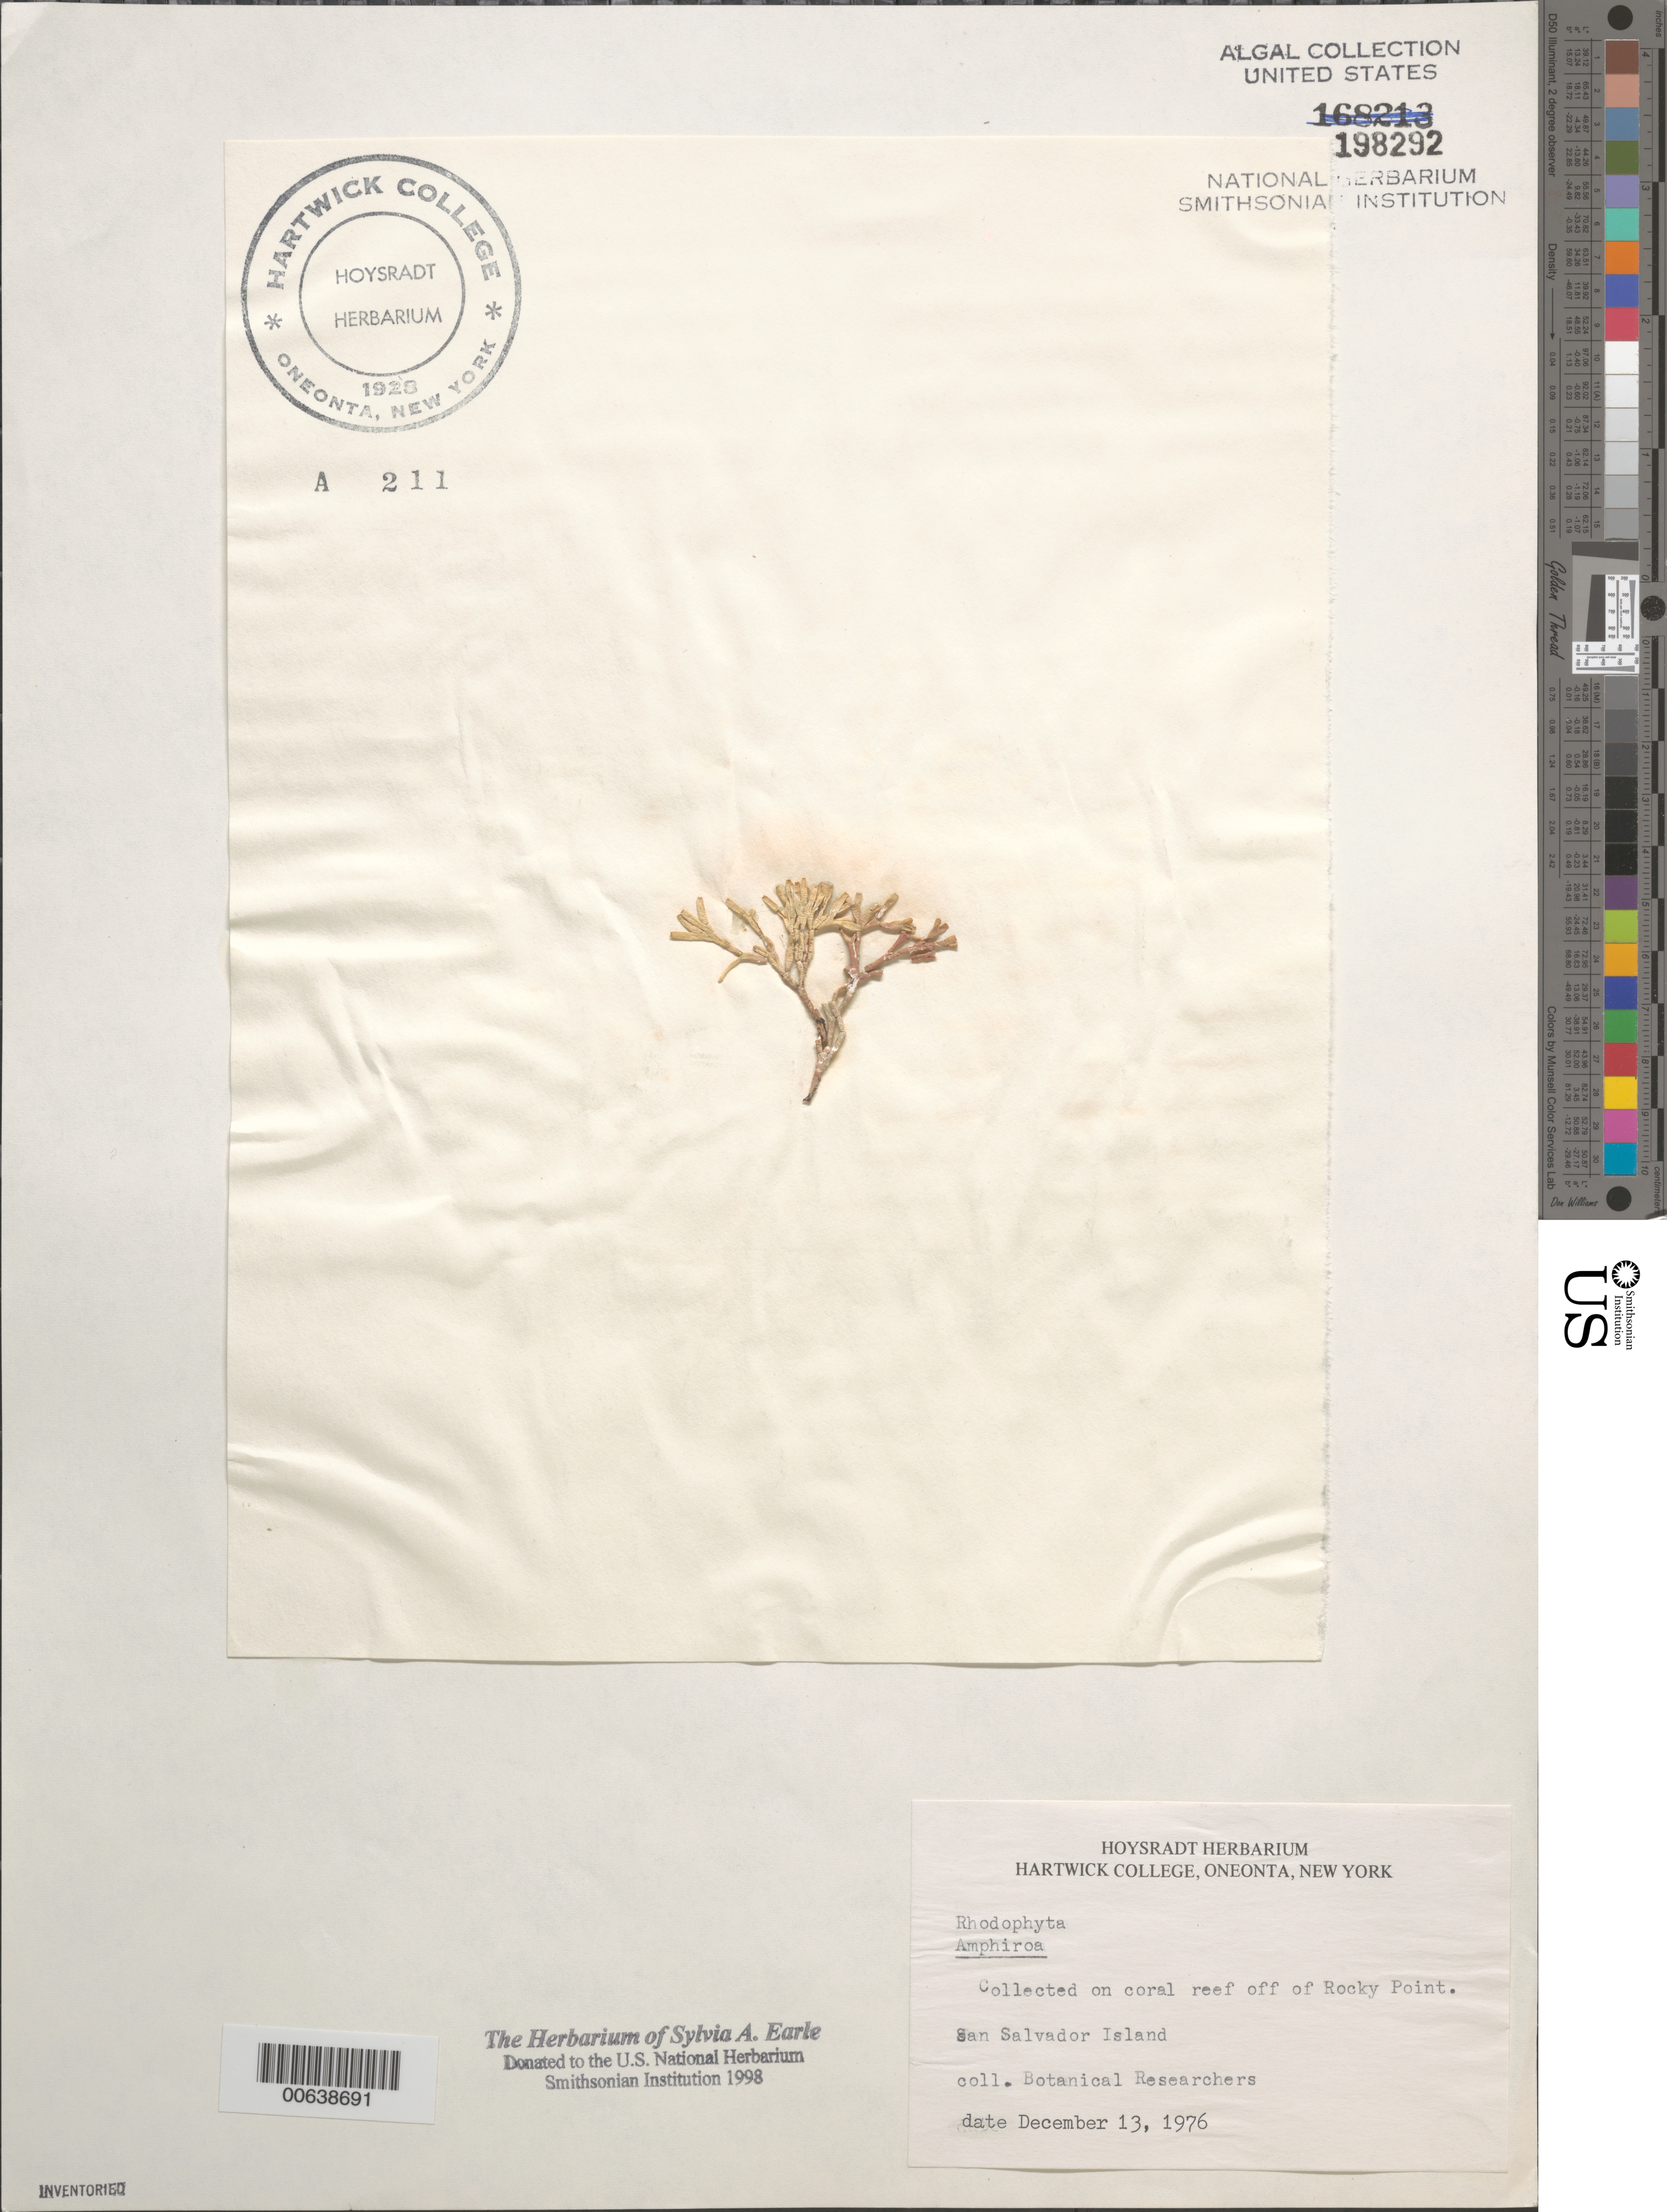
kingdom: Plantae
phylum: Rhodophyta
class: Florideophyceae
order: Corallinales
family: Lithophyllaceae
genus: Amphiroa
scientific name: Amphiroa sp.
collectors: Botanical Researchers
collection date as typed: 13 Dec 1976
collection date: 1976-12-13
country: Bahamas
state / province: San Salvador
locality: Coral reef off rocky point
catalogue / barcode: US 198292